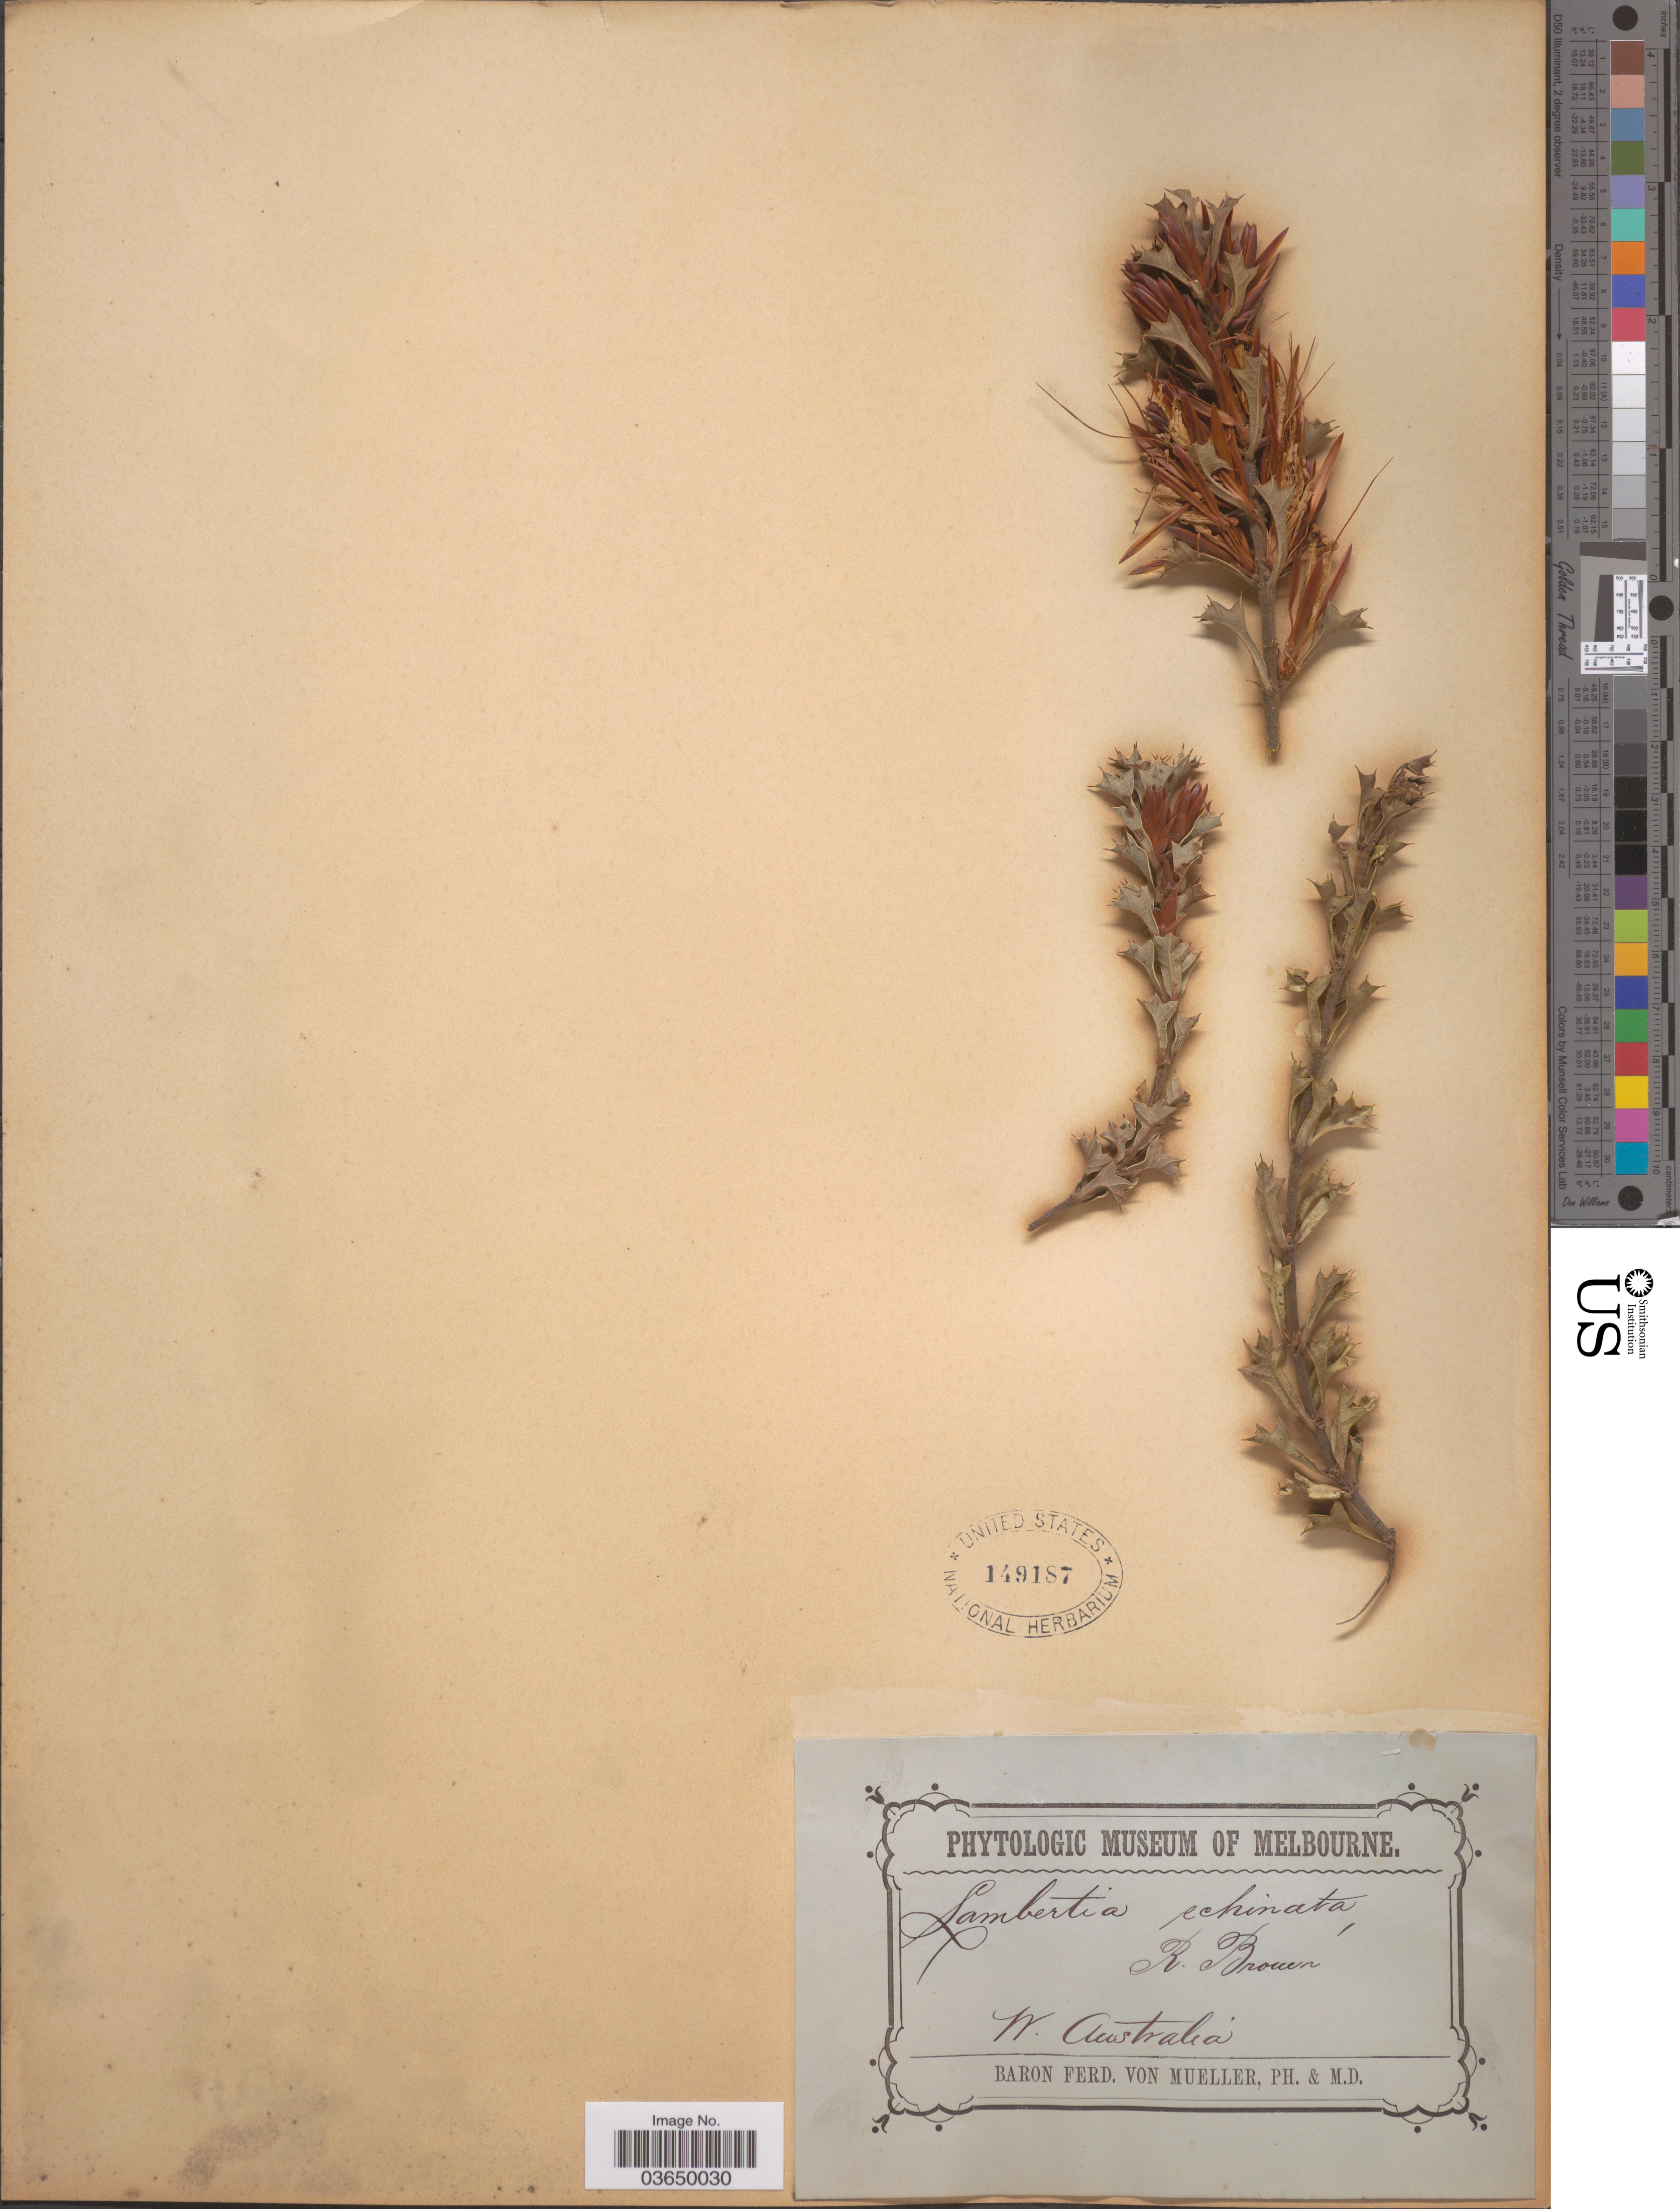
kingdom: Plantae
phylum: Tracheophyta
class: Magnoliopsida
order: Proteales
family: Proteaceae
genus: Lambertia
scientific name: Lambertia echinata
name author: R. Br.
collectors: F. von Mueller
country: Australia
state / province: Western Australia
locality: W. Australia.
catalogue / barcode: US 149187